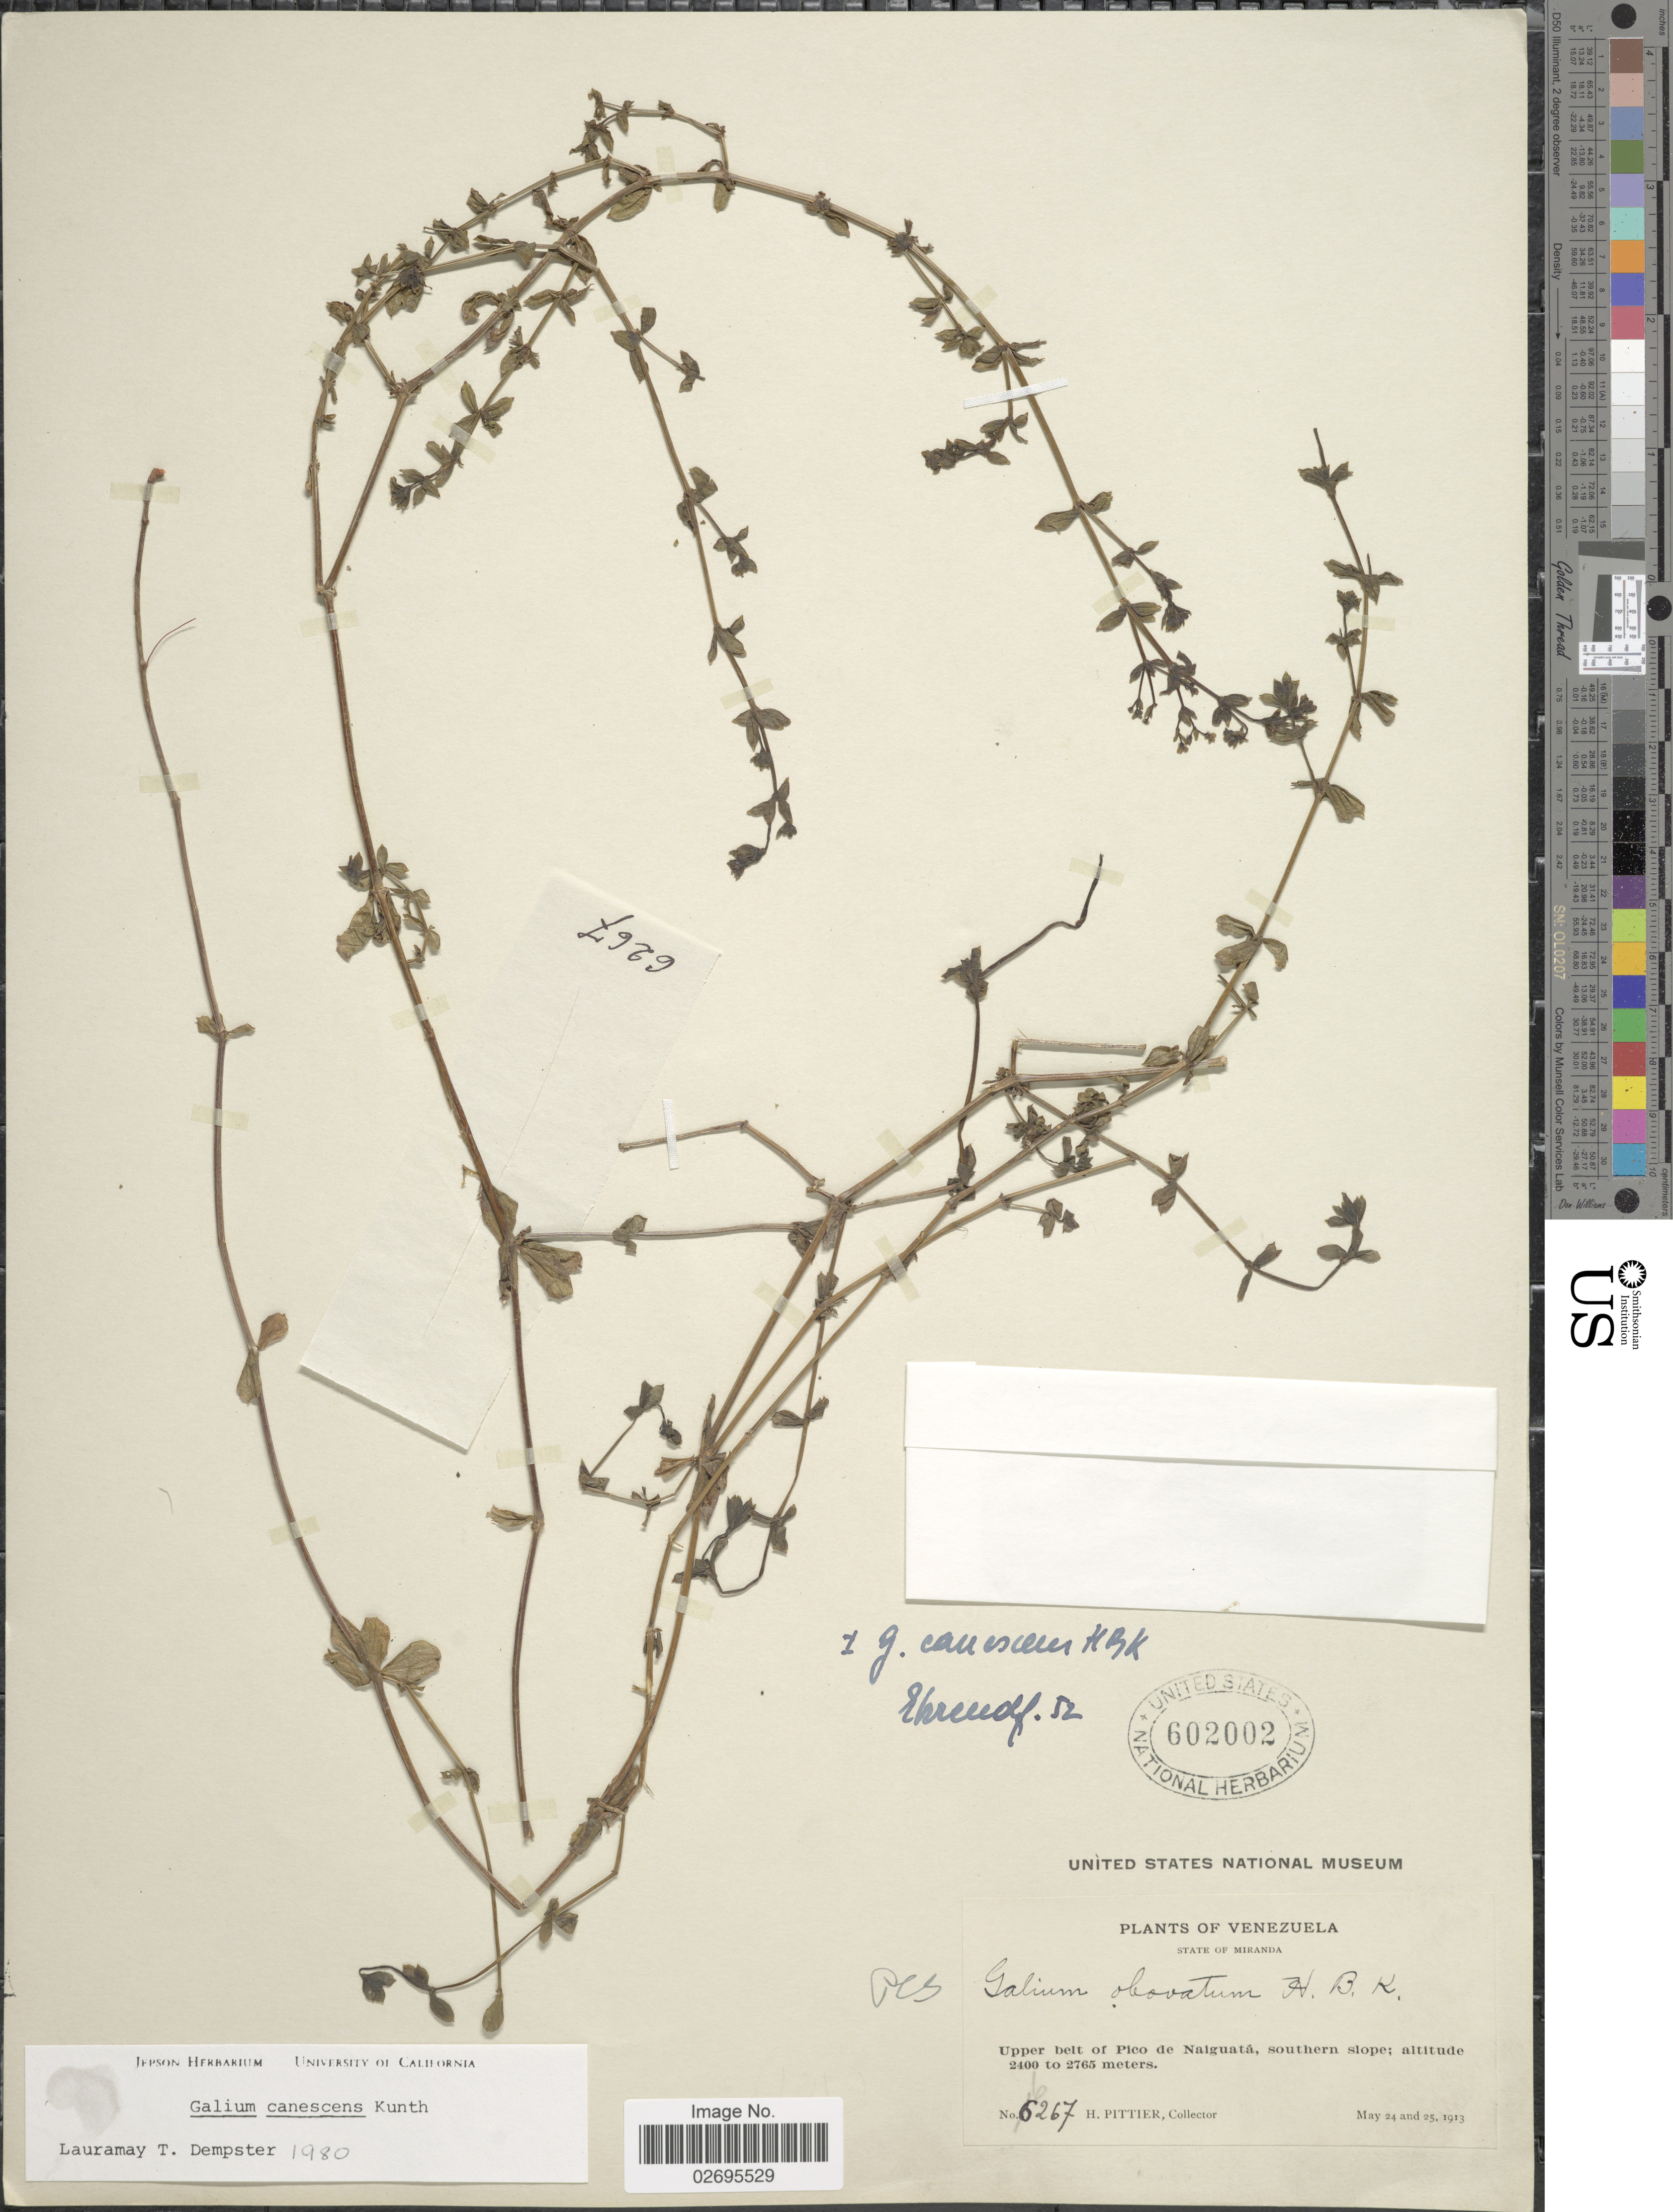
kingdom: Plantae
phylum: Tracheophyta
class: Magnoliopsida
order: Gentianales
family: Rubiaceae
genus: Galium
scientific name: Galium canescens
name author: Kunth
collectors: H. F. Pittier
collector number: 6267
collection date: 1913-05-24/1913-05-25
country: Venezuela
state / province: Miranda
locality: Upper belt of Pico de Naiguatá, southern slope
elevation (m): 2400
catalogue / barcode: US 602002